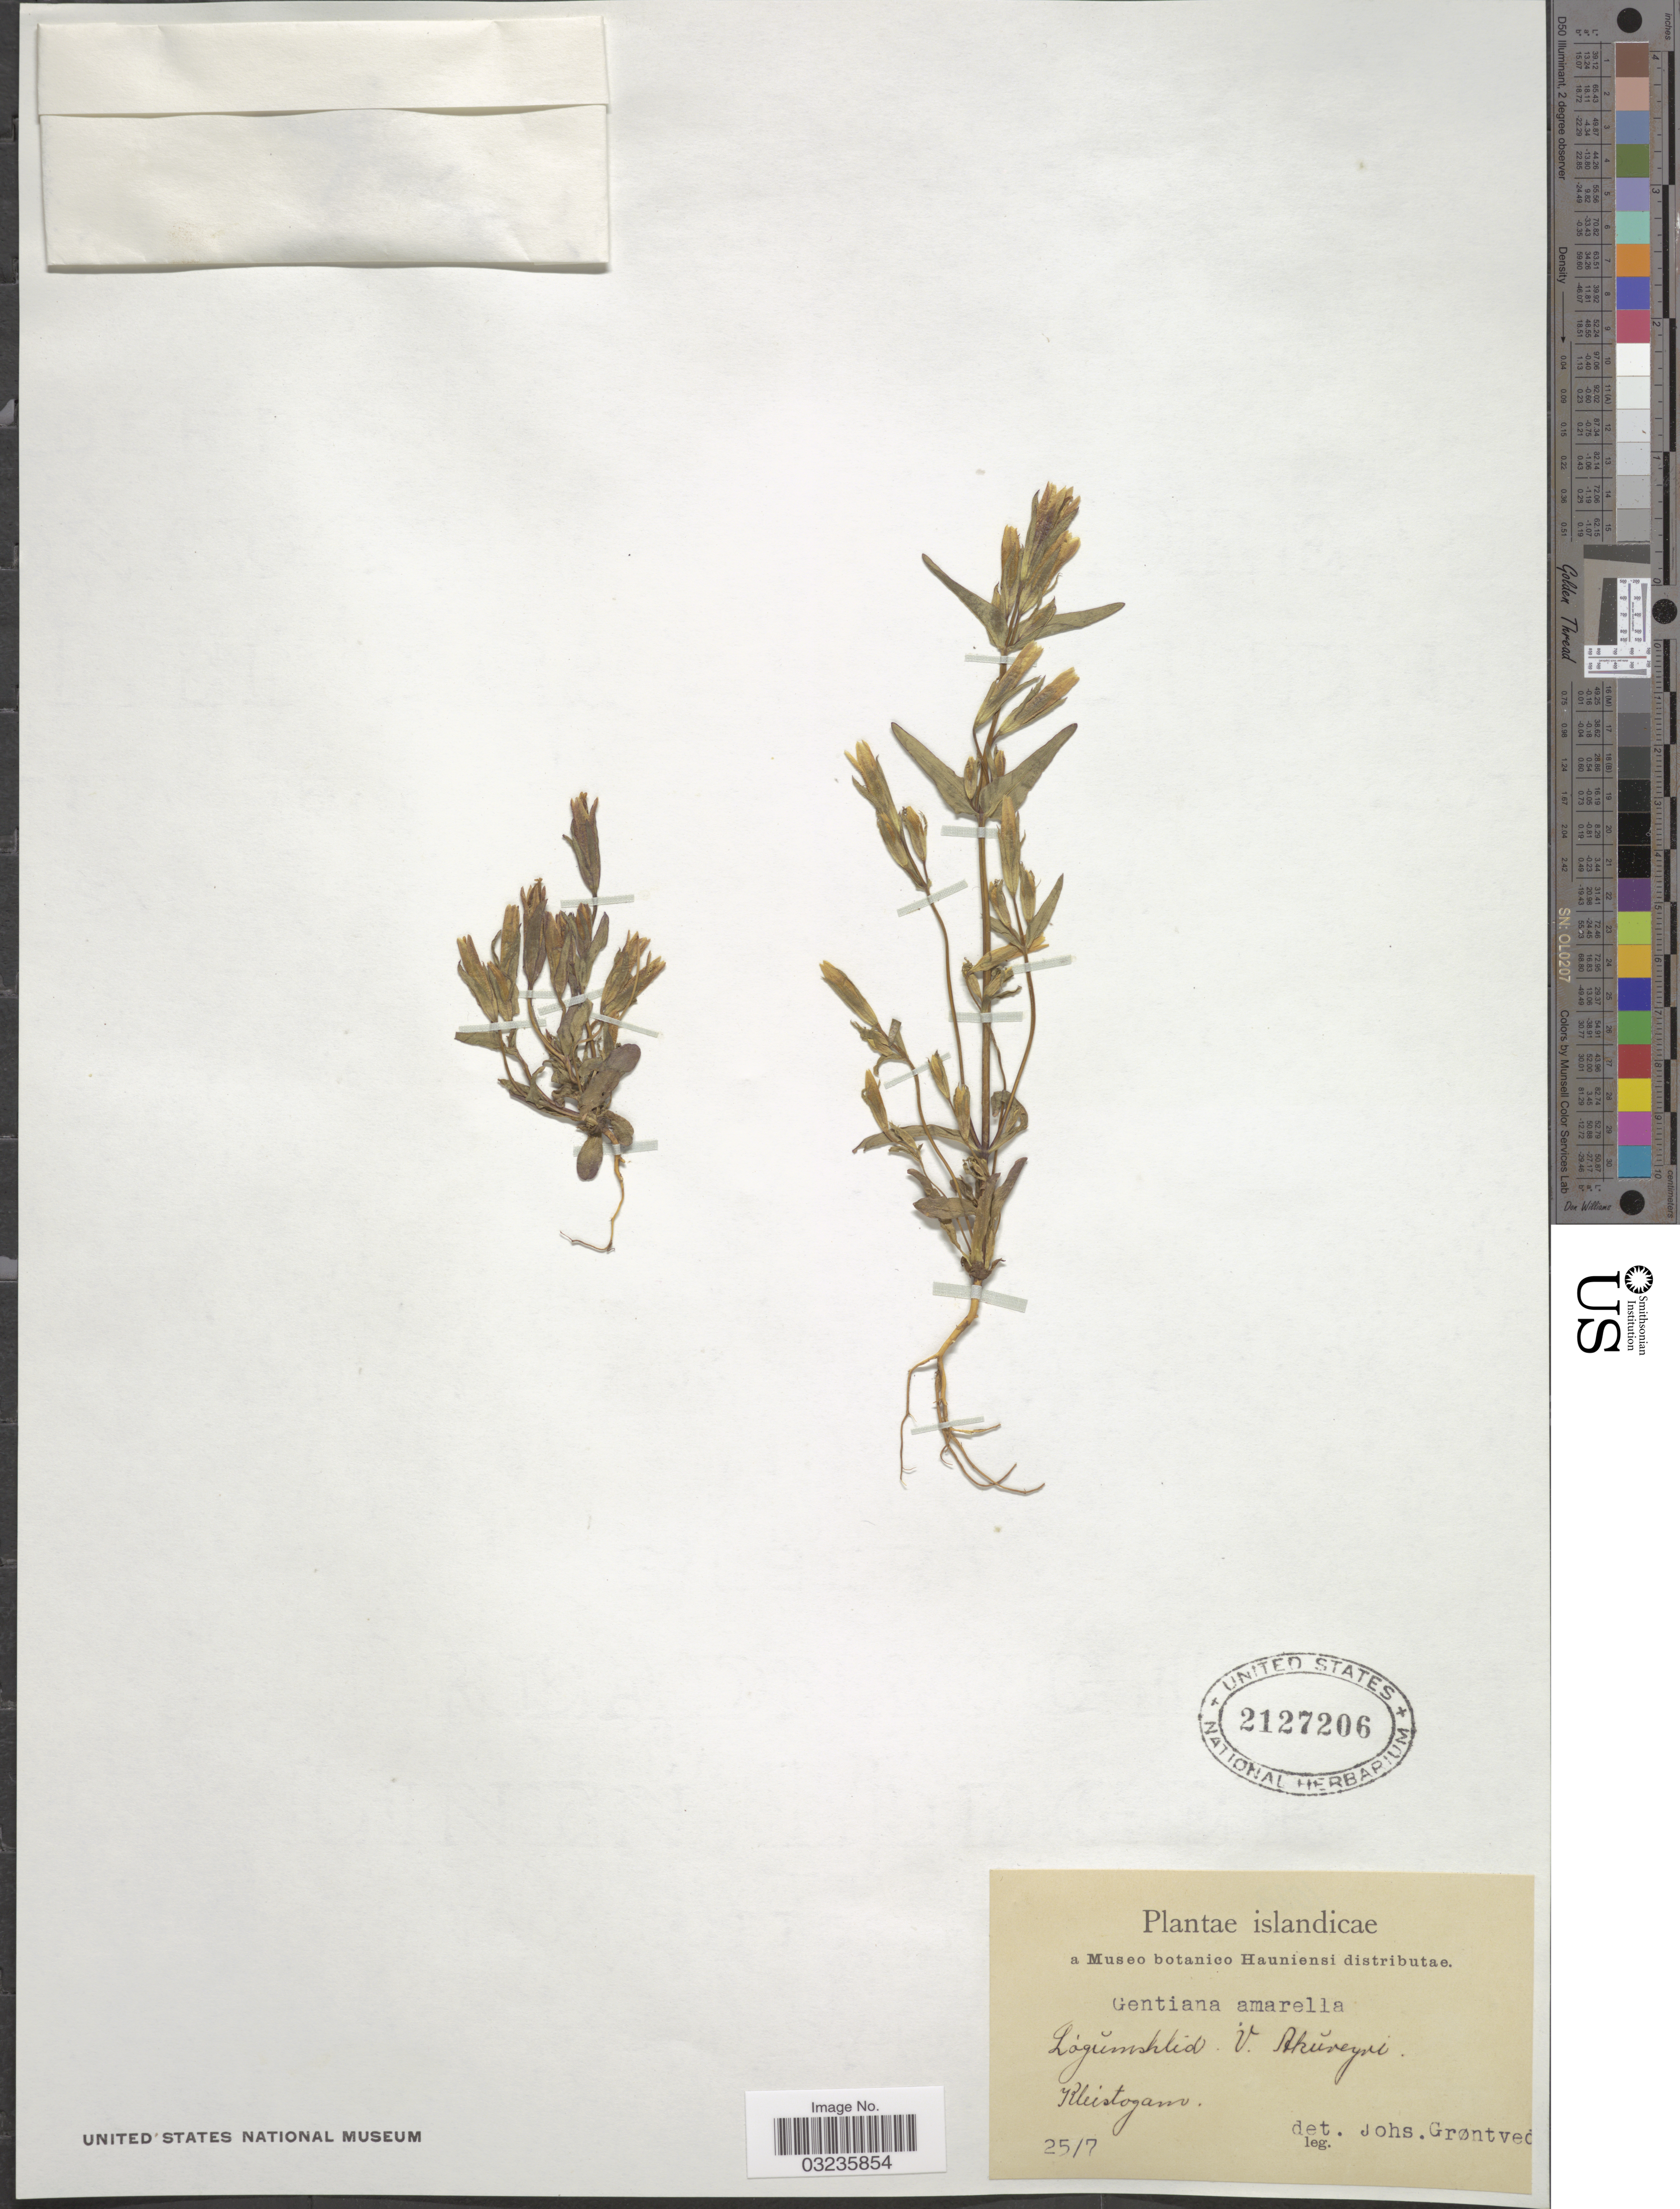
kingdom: Plantae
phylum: Tracheophyta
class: Magnoliopsida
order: Gentianales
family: Gentianaceae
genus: Gentiana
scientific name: Gentiana amarella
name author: L.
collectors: Ex herb. Museo Botanico Hauniense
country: Iceland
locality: Islandicae. Logumshlid V. Akureyri.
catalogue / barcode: US 2127206